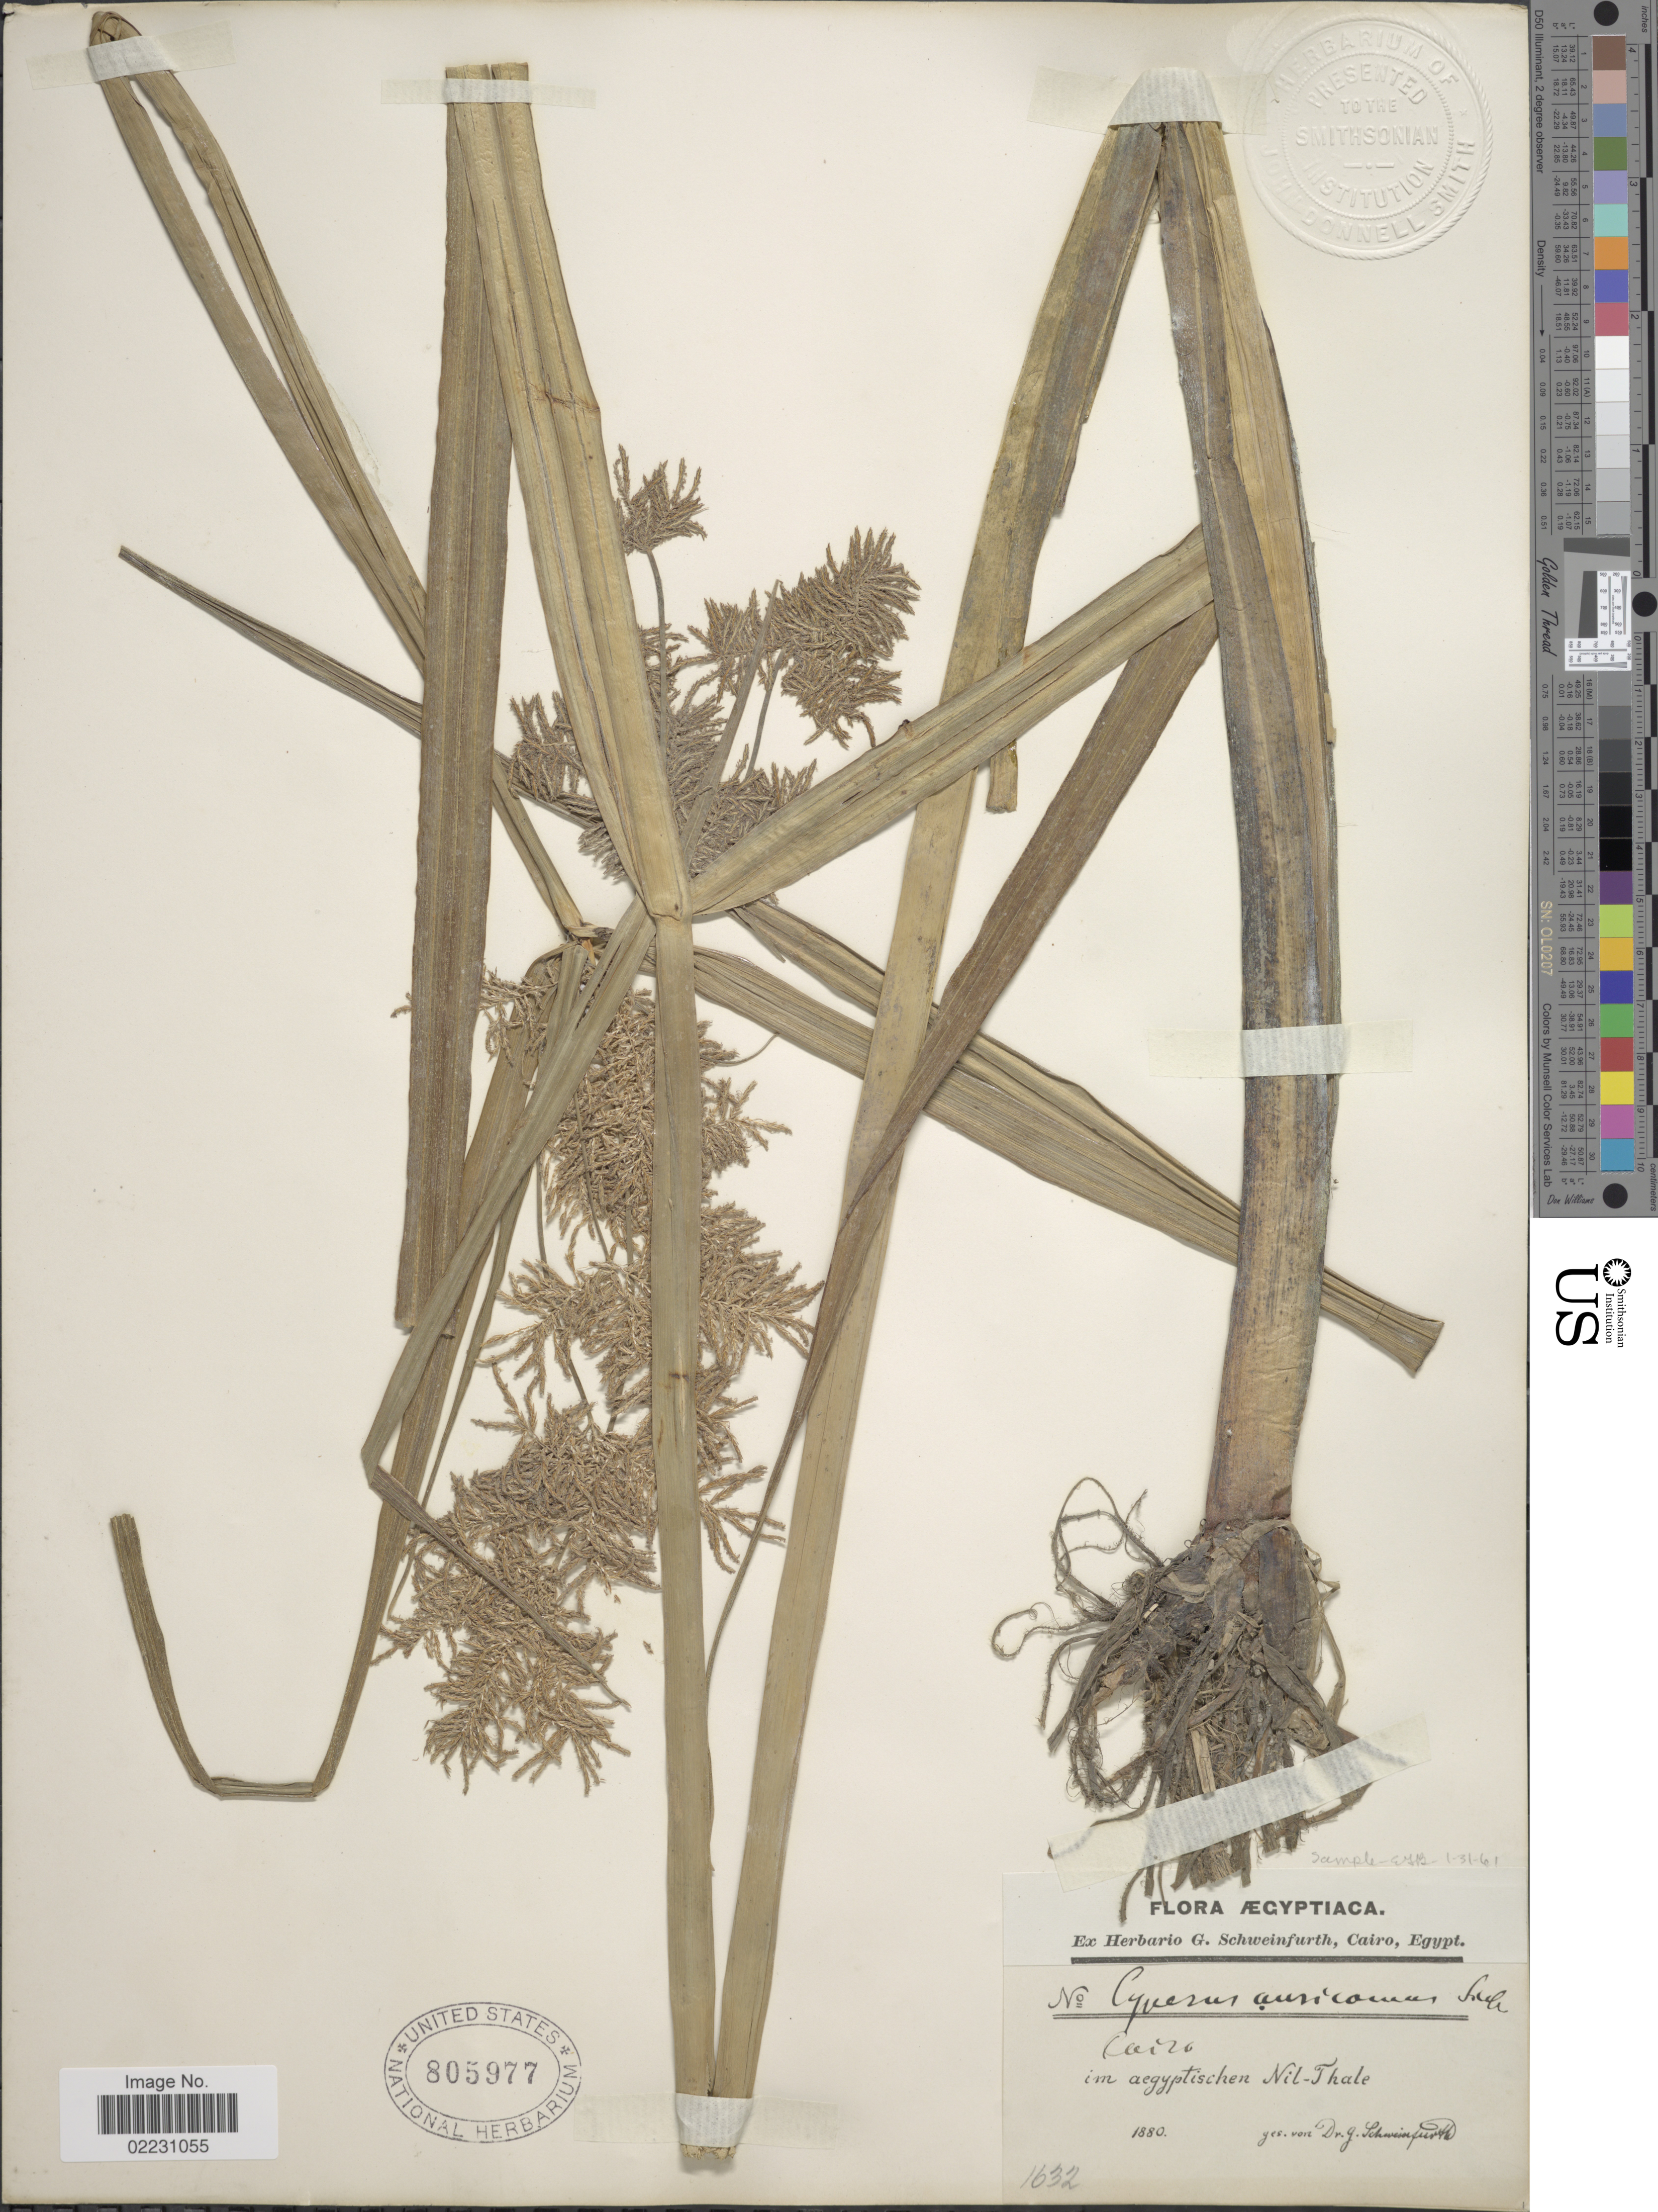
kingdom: Plantae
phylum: Tracheophyta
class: Liliopsida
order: Poales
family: Cyperaceae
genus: Cyperus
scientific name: Cyperus digitatus subsp. auricomis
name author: (Sieber ex Spreng.) Kük.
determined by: Strong, Mark T., (BOT), Smithsonian Institution - National Museum of Natural History (UNITED STATES)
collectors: G. A. Schweinfurth (herbarium)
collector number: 1632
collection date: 1880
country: Egypt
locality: Im aegyptischen Nil-Thale.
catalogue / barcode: US 805977